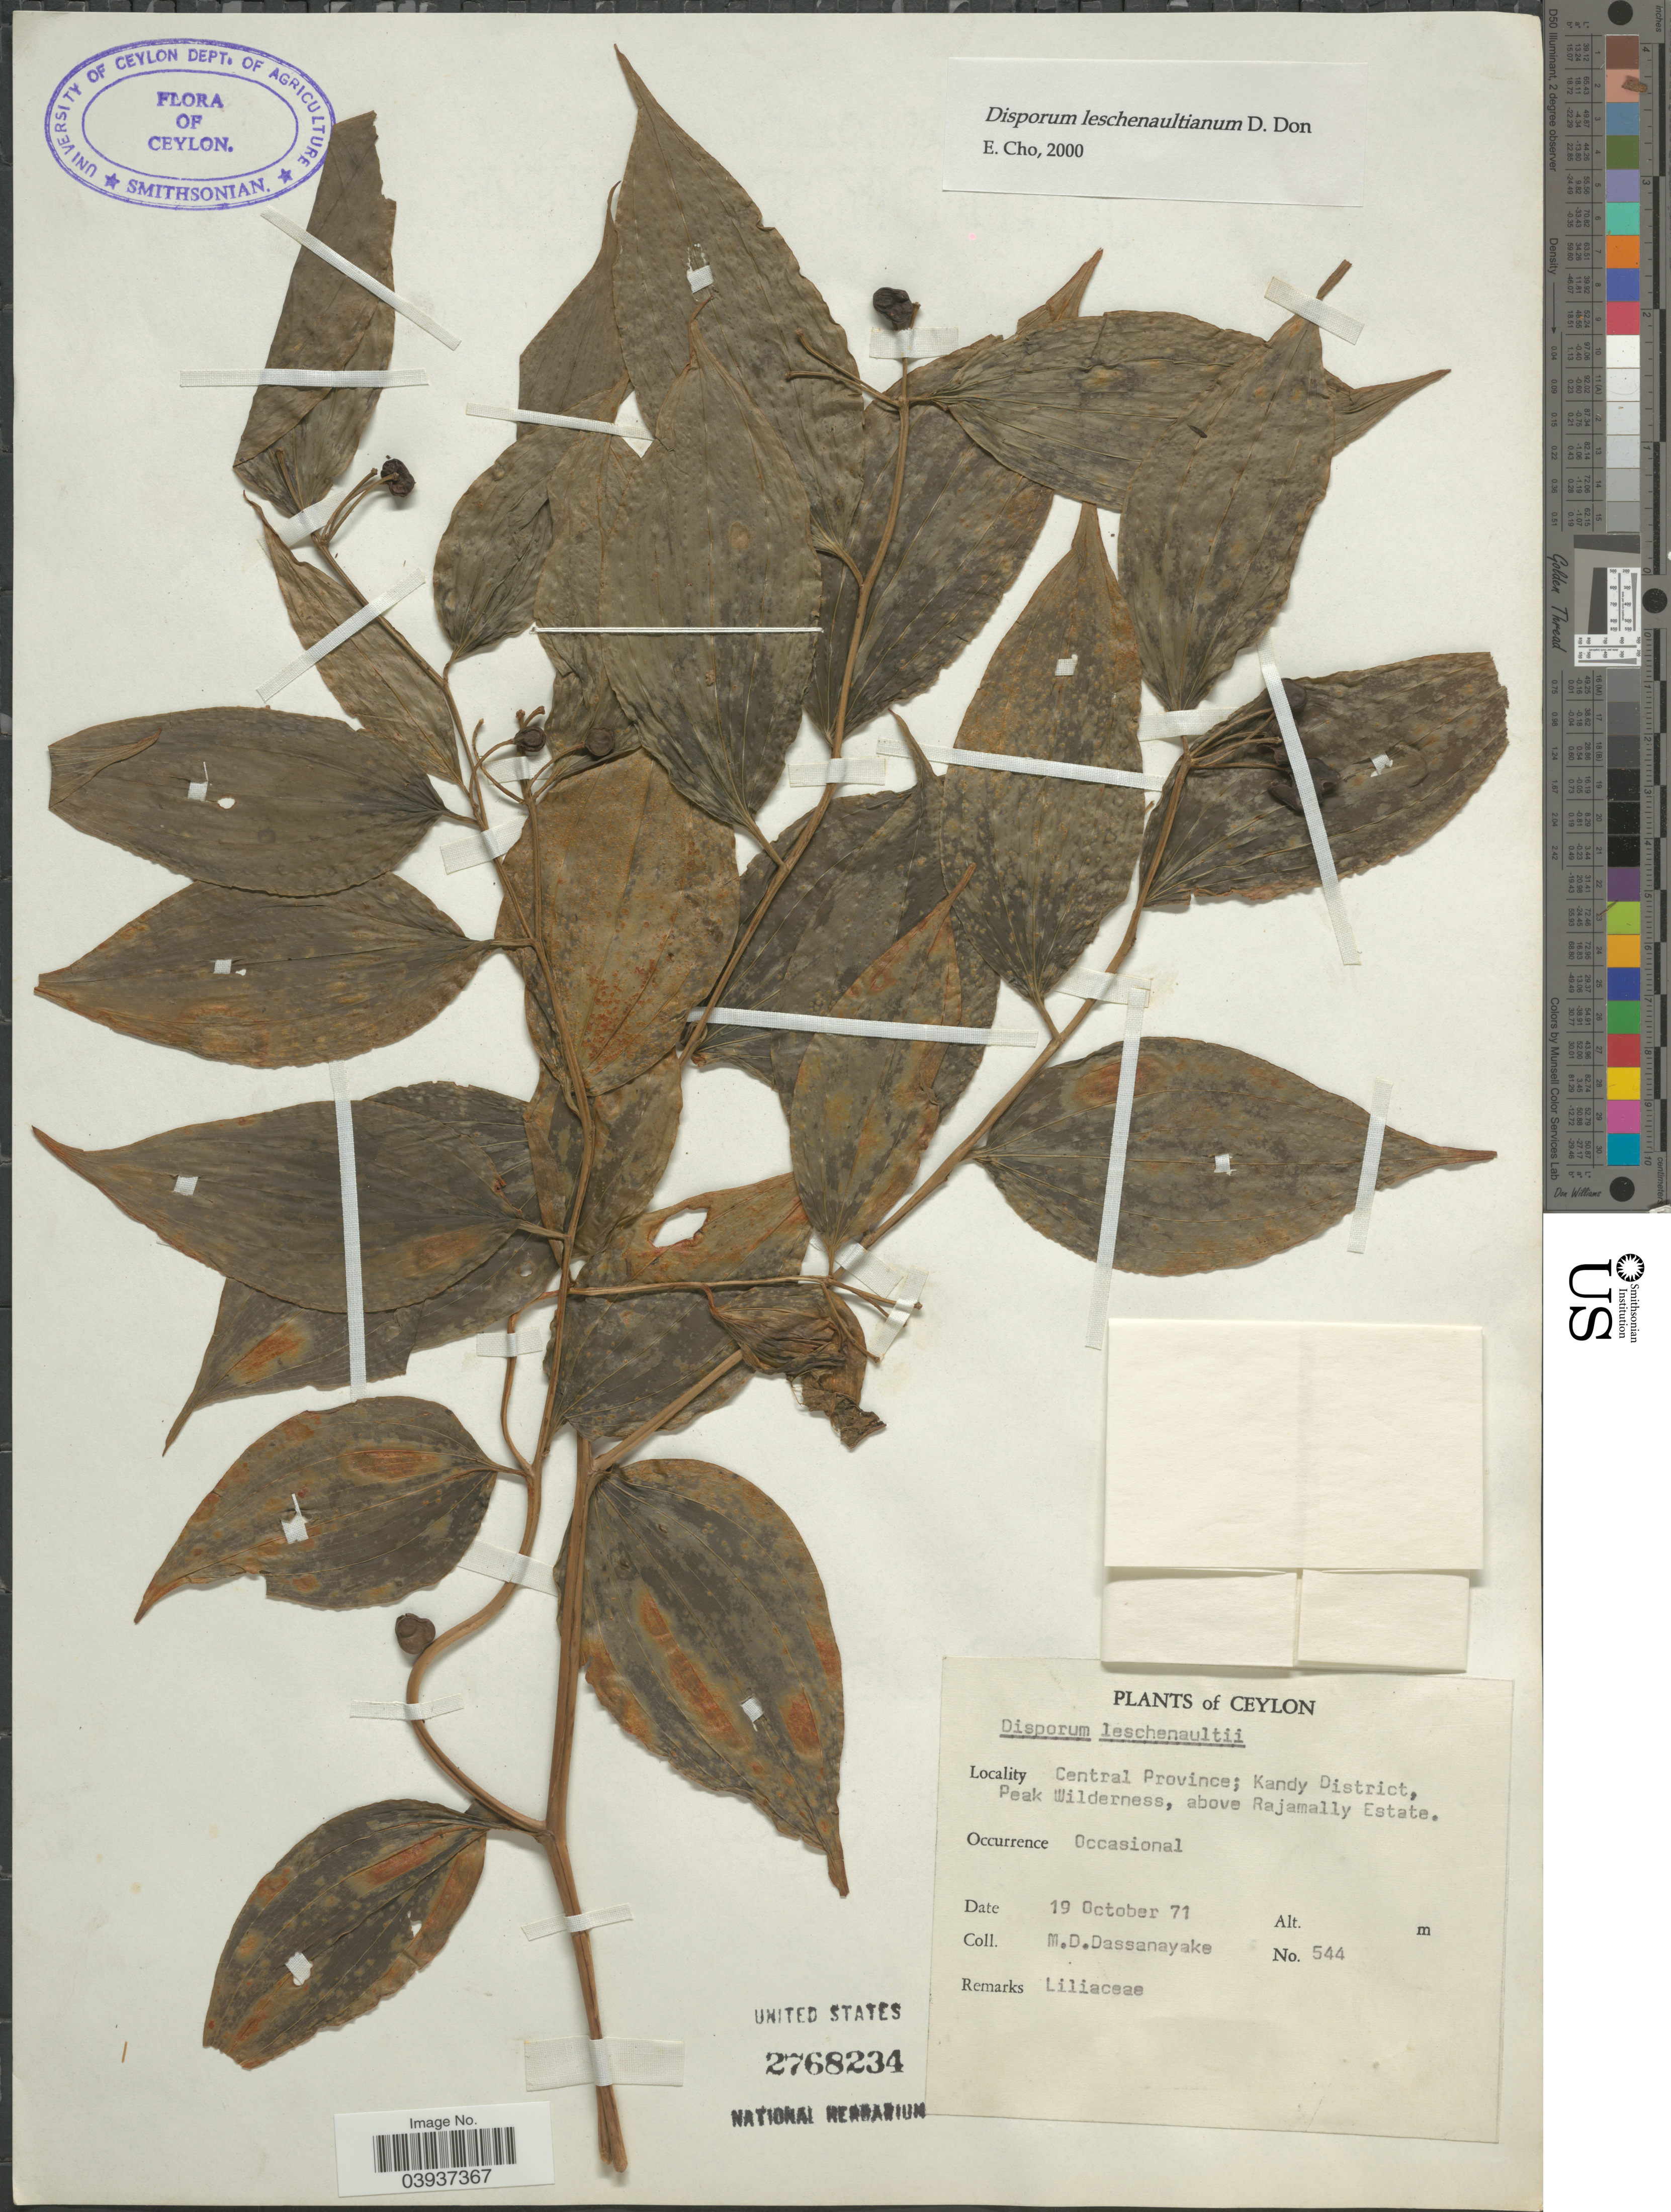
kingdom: Plantae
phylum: Tracheophyta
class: Liliopsida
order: Liliales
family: Colchicaceae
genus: Disporum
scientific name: Disporum cantoniense var. cantoniense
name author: (Lour.) Merr.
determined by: Strong, Mark T., (BOT), Smithsonian Institution - National Museum of Natural History (UNITED STATES)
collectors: M. D. Dassanayake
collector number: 544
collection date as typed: Transcribed d/m/y: 19/10/71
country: Sri Lanka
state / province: Central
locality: Ceylon. Kandy District, Peak Wilderness, above Rajamally Estate.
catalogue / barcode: US 2768234